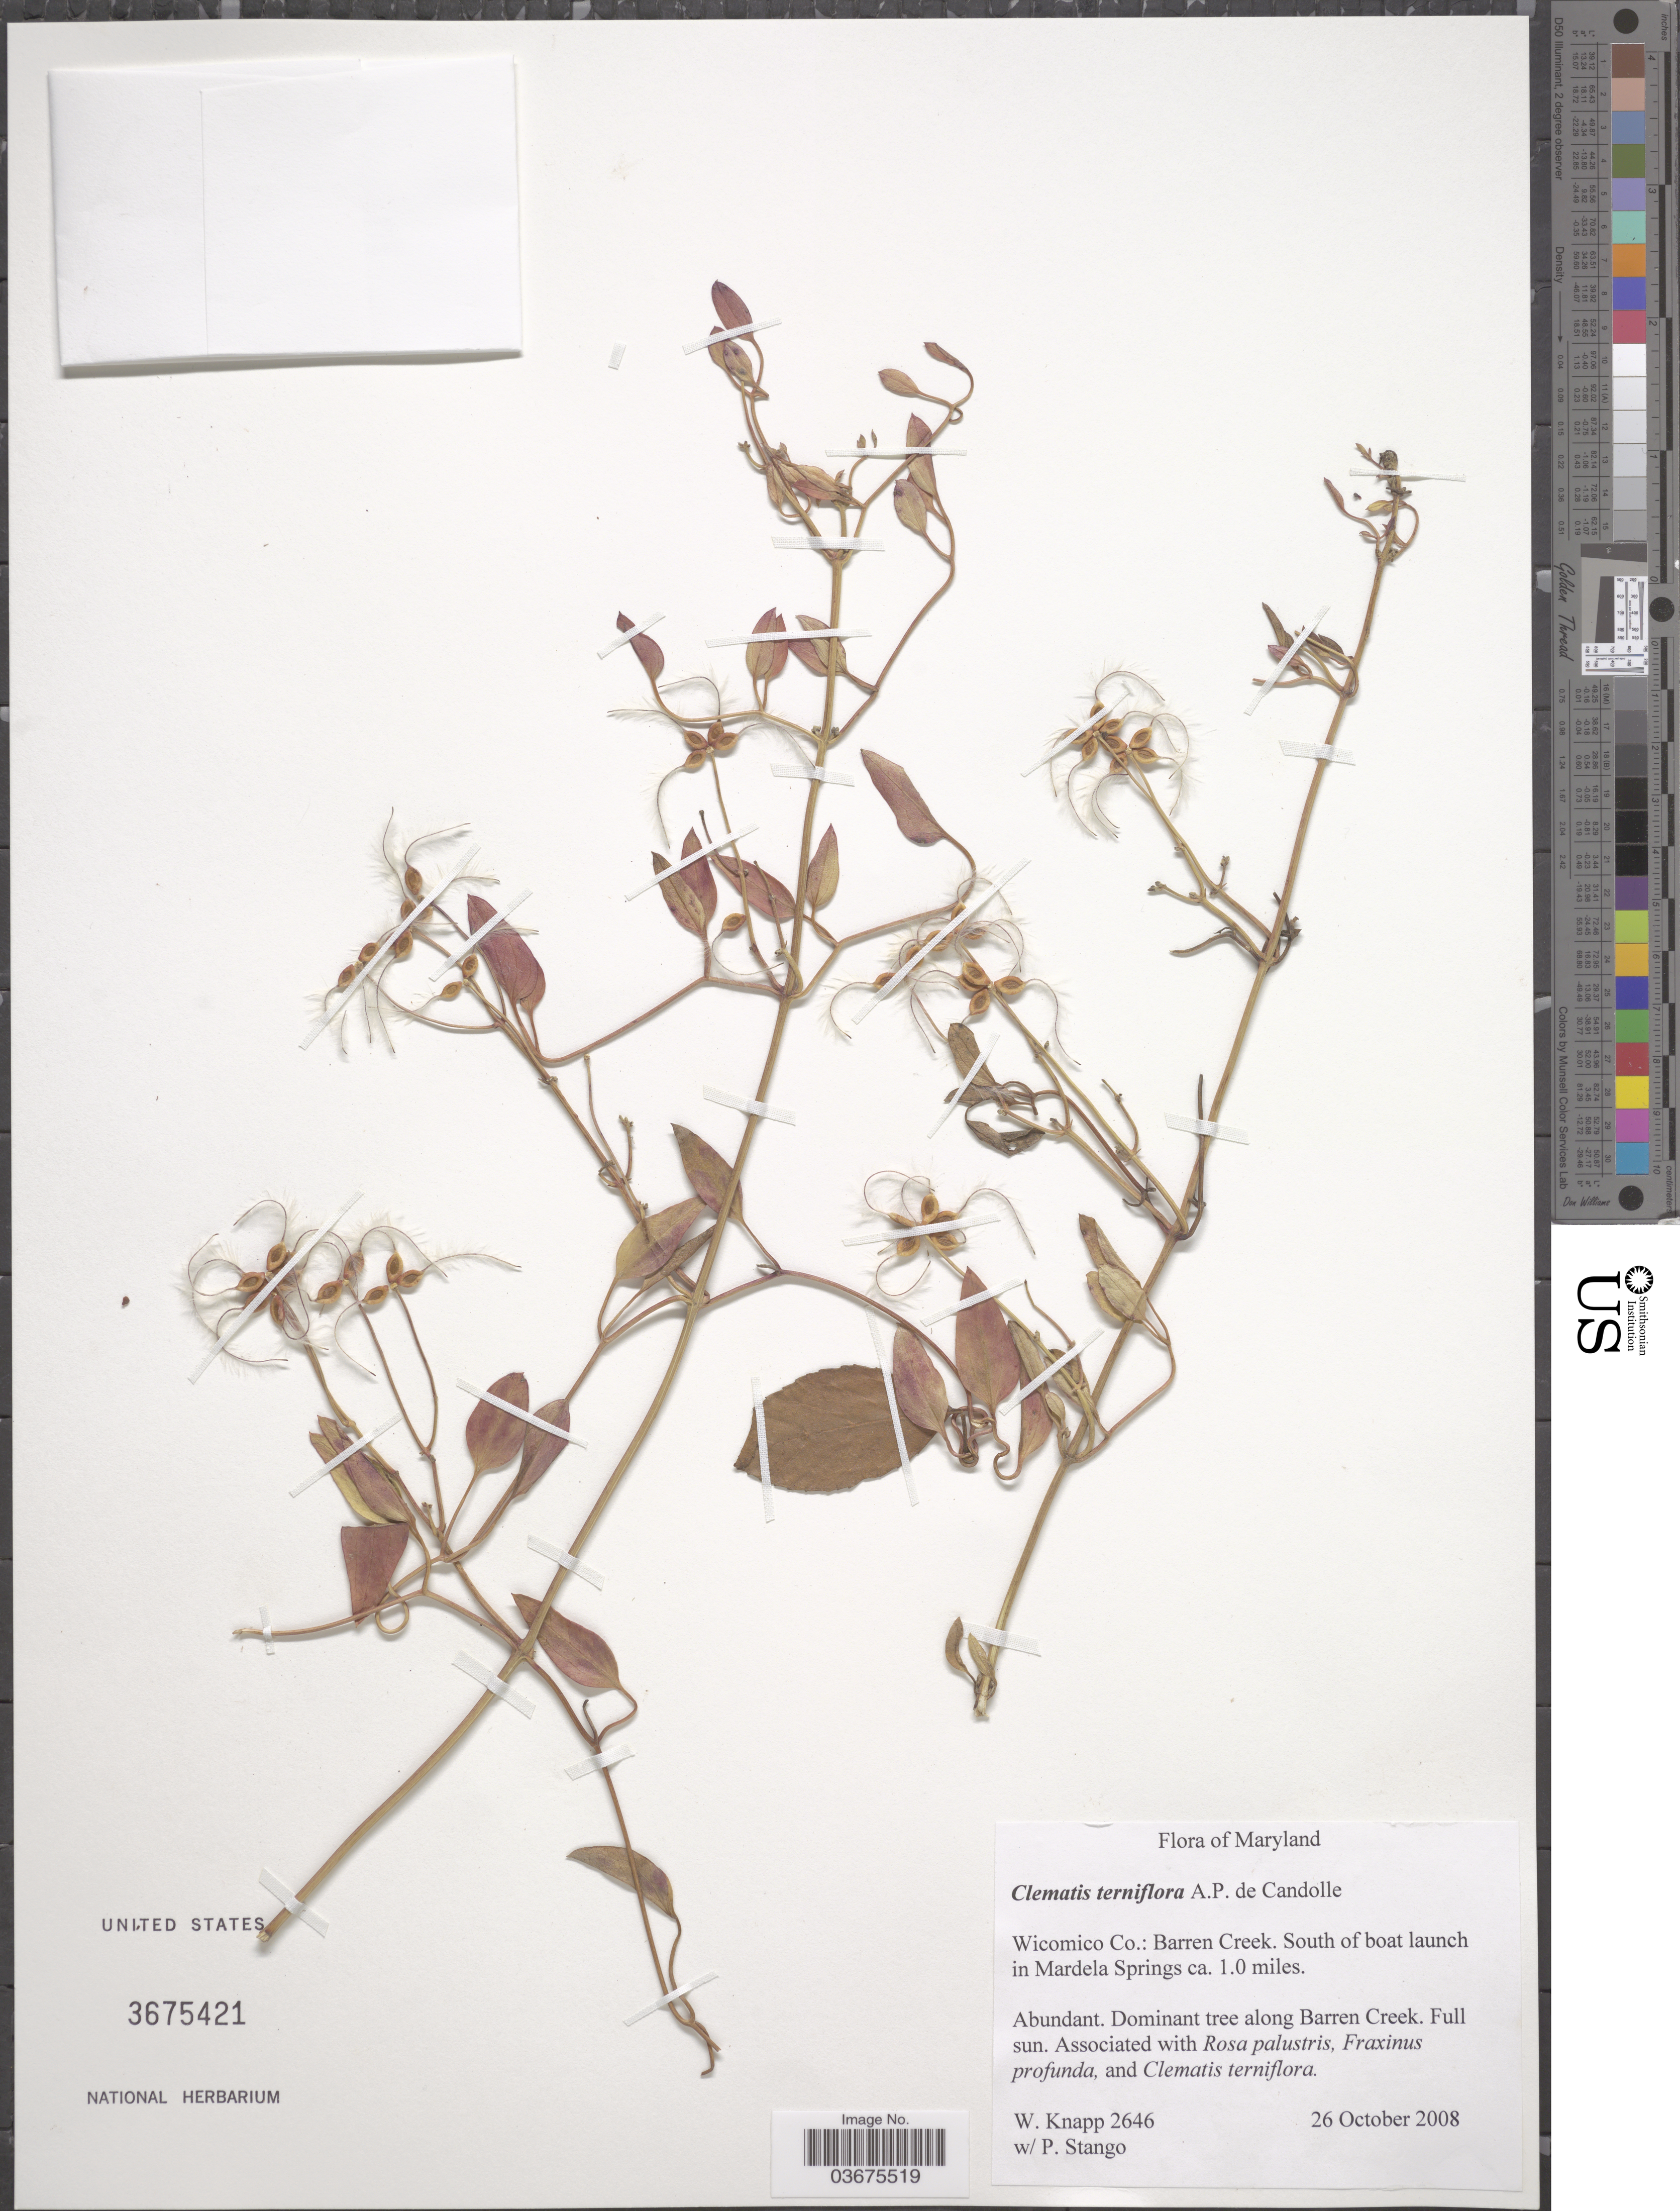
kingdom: Plantae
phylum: Tracheophyta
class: Magnoliopsida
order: Ranunculales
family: Ranunculaceae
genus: Clematis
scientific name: Clematis terniflora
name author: DC.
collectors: W. Knapp & P. Stango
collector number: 2646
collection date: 2008-10-26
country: United States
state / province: Maryland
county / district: Wicomico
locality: Wicomico Co.: Barren Creek. South of boat launch in Mardela Springs ca. 1.0 miles. Along Barren Creek.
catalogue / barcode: US 3675421